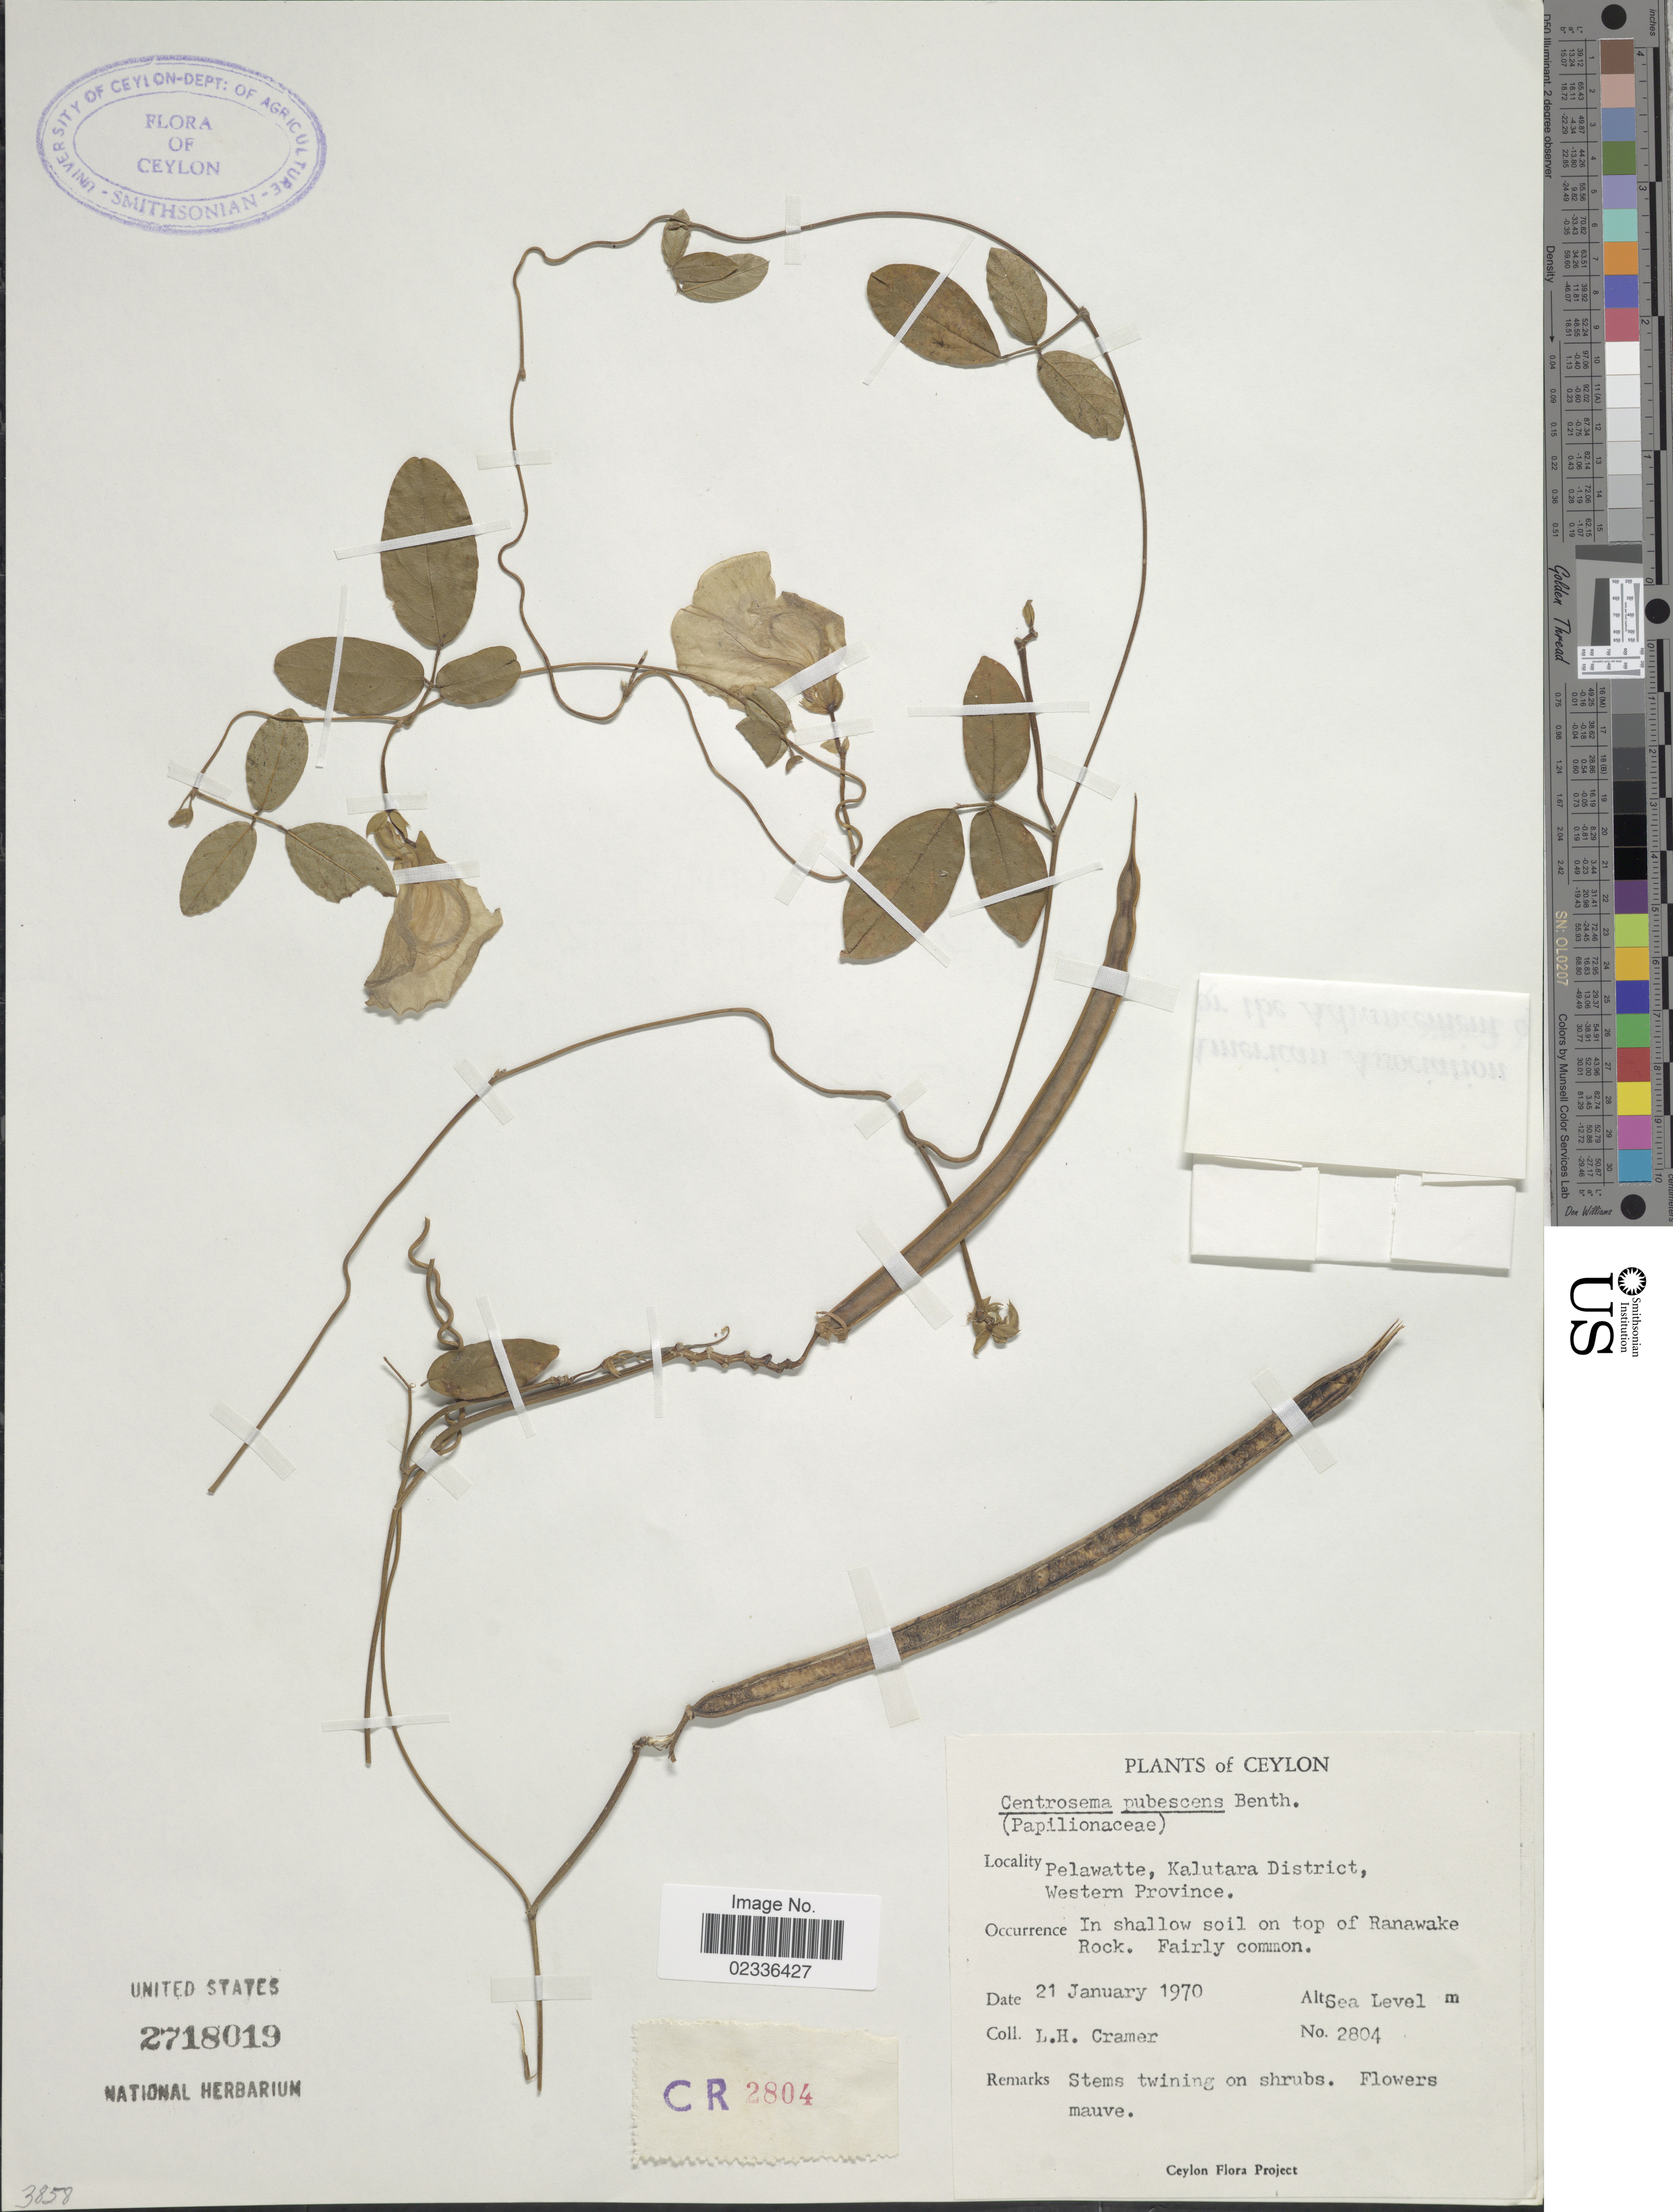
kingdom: Plantae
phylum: Tracheophyta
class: Magnoliopsida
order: Fabales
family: Fabaceae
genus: Centrosema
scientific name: Centrosema pubescens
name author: Benth.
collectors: L. H. Cramer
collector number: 2804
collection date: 1970-01-21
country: Sri Lanka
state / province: Western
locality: Ceylon, Pelawatte, Kalutara District, Western Province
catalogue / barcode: US 2718019